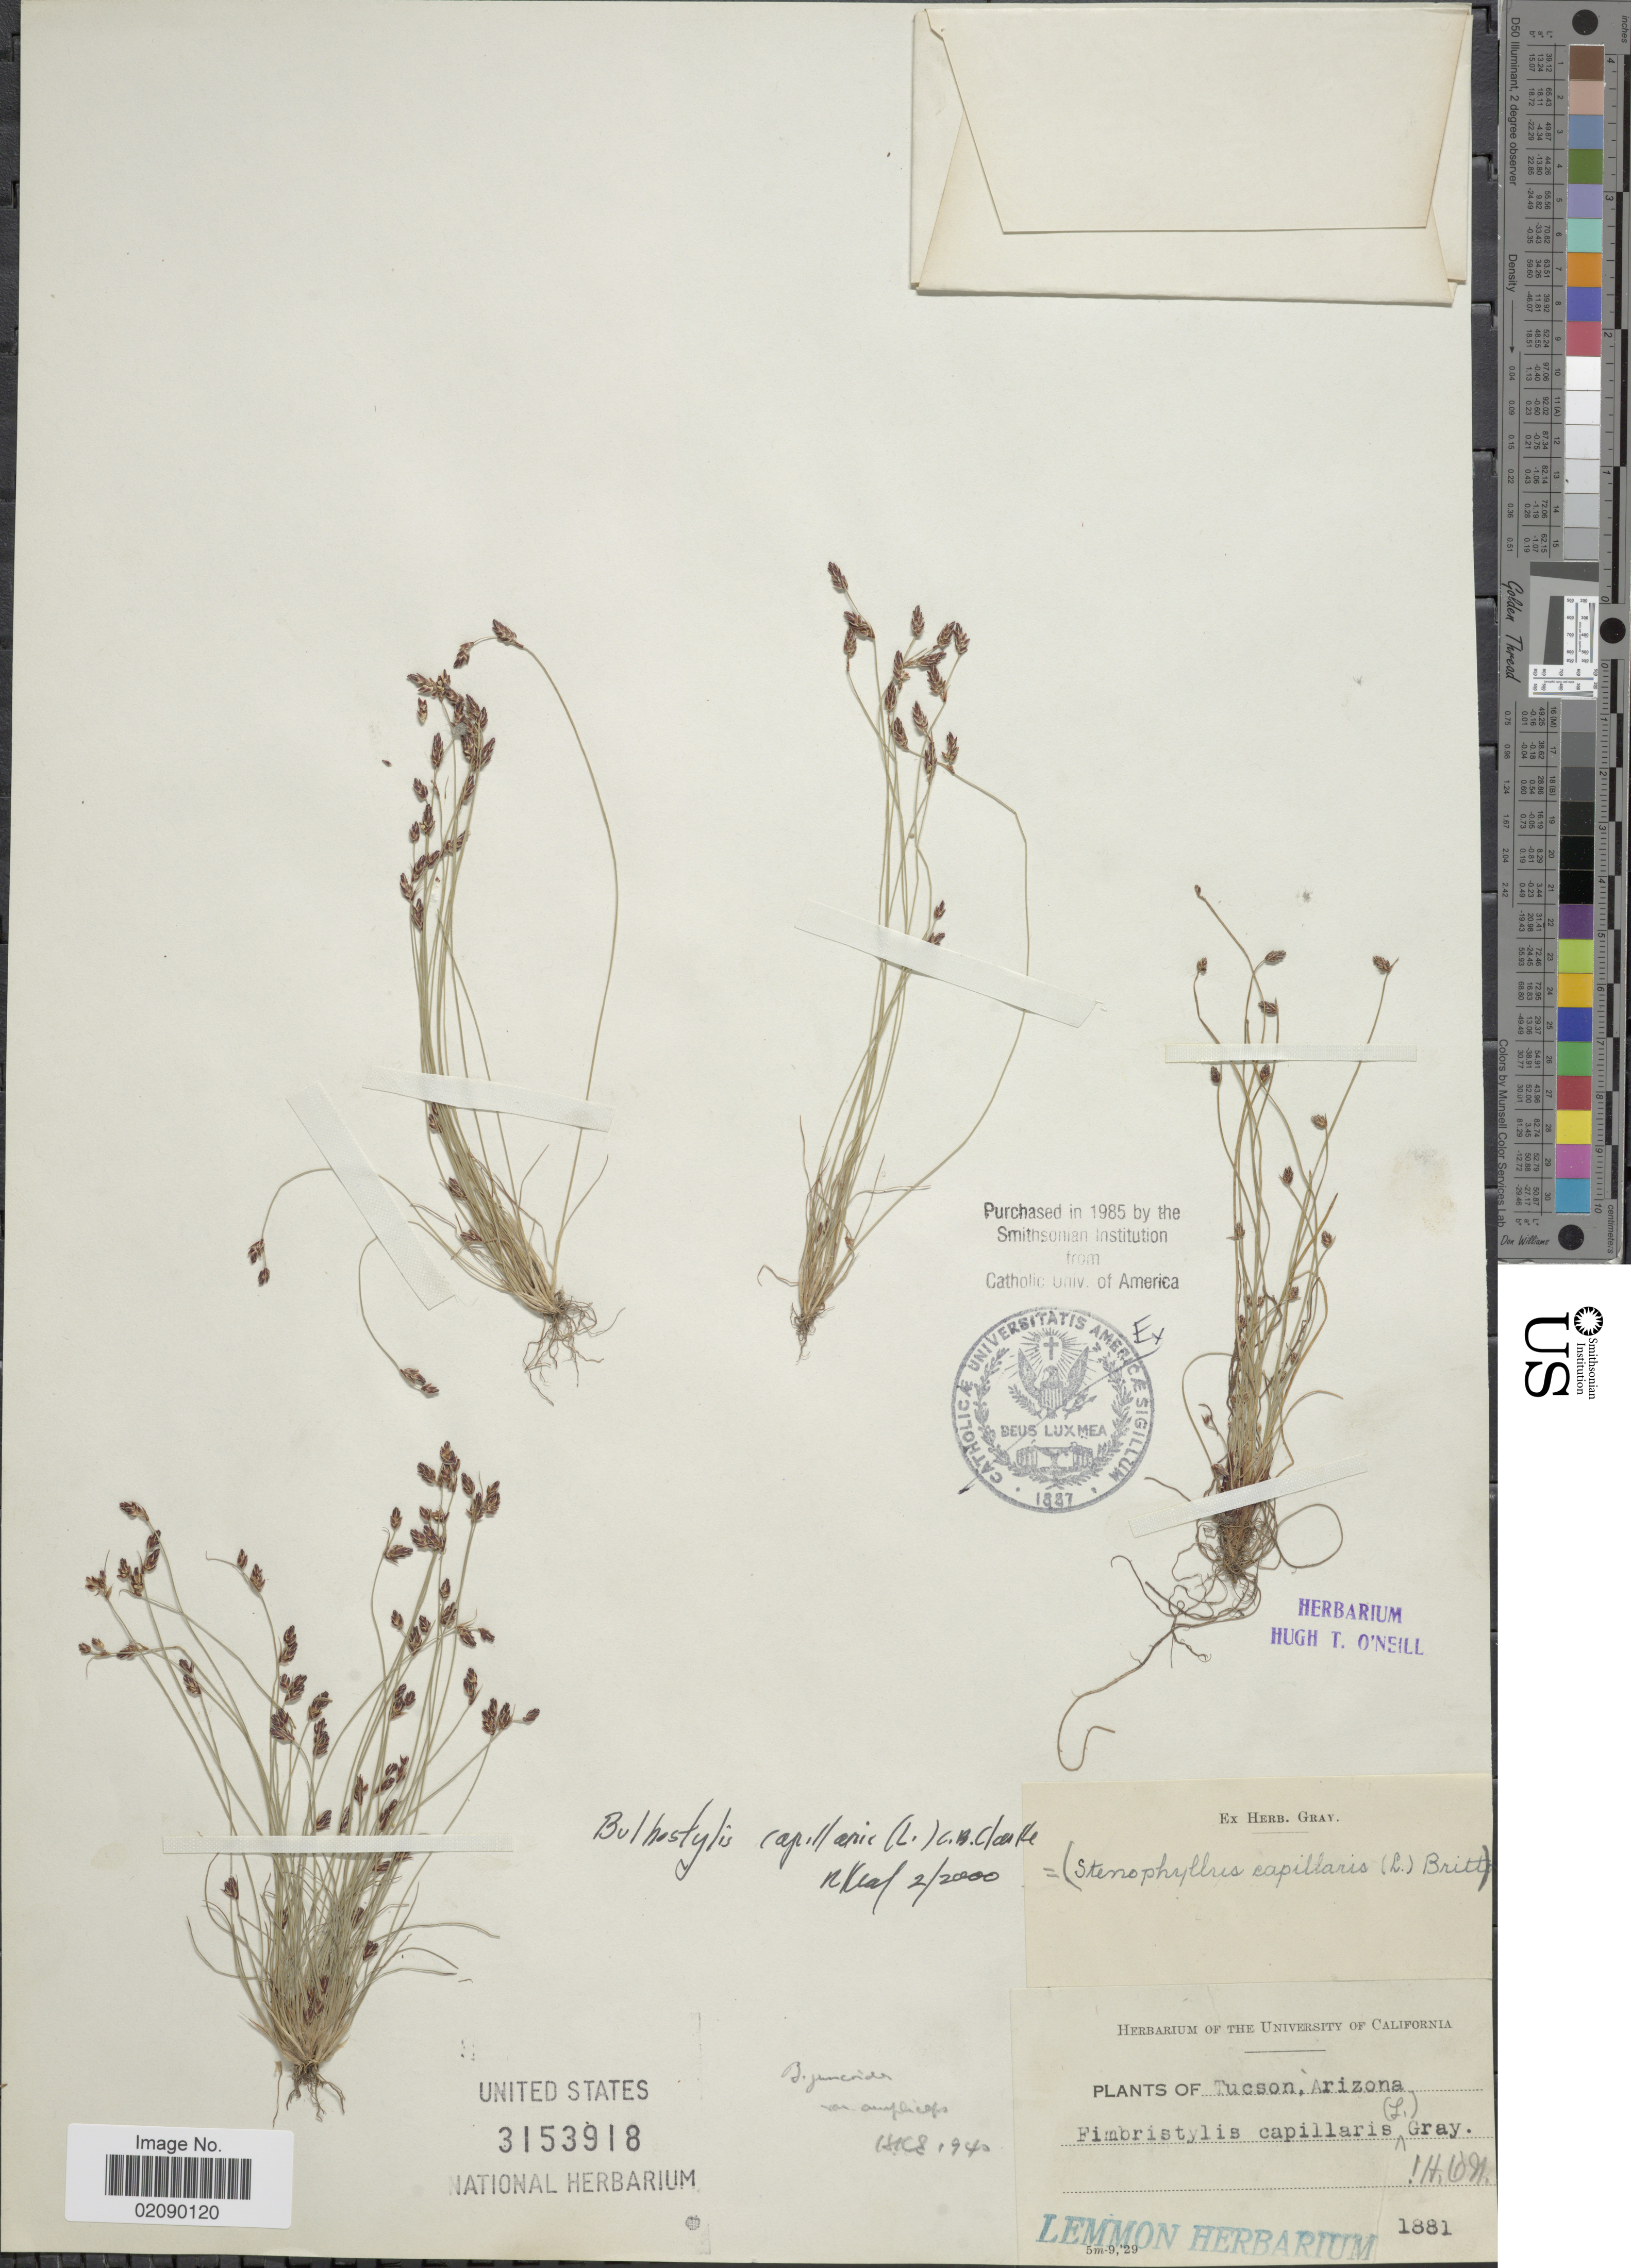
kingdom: Plantae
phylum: Tracheophyta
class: Liliopsida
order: Poales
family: Cyperaceae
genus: Bulbostylis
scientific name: Bulbostylis capillaris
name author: (L.) Kunth ex C.B. Clarke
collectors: ex herb. Lemmon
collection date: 1881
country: United States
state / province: Arizona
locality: Tucson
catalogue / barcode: US 3153918